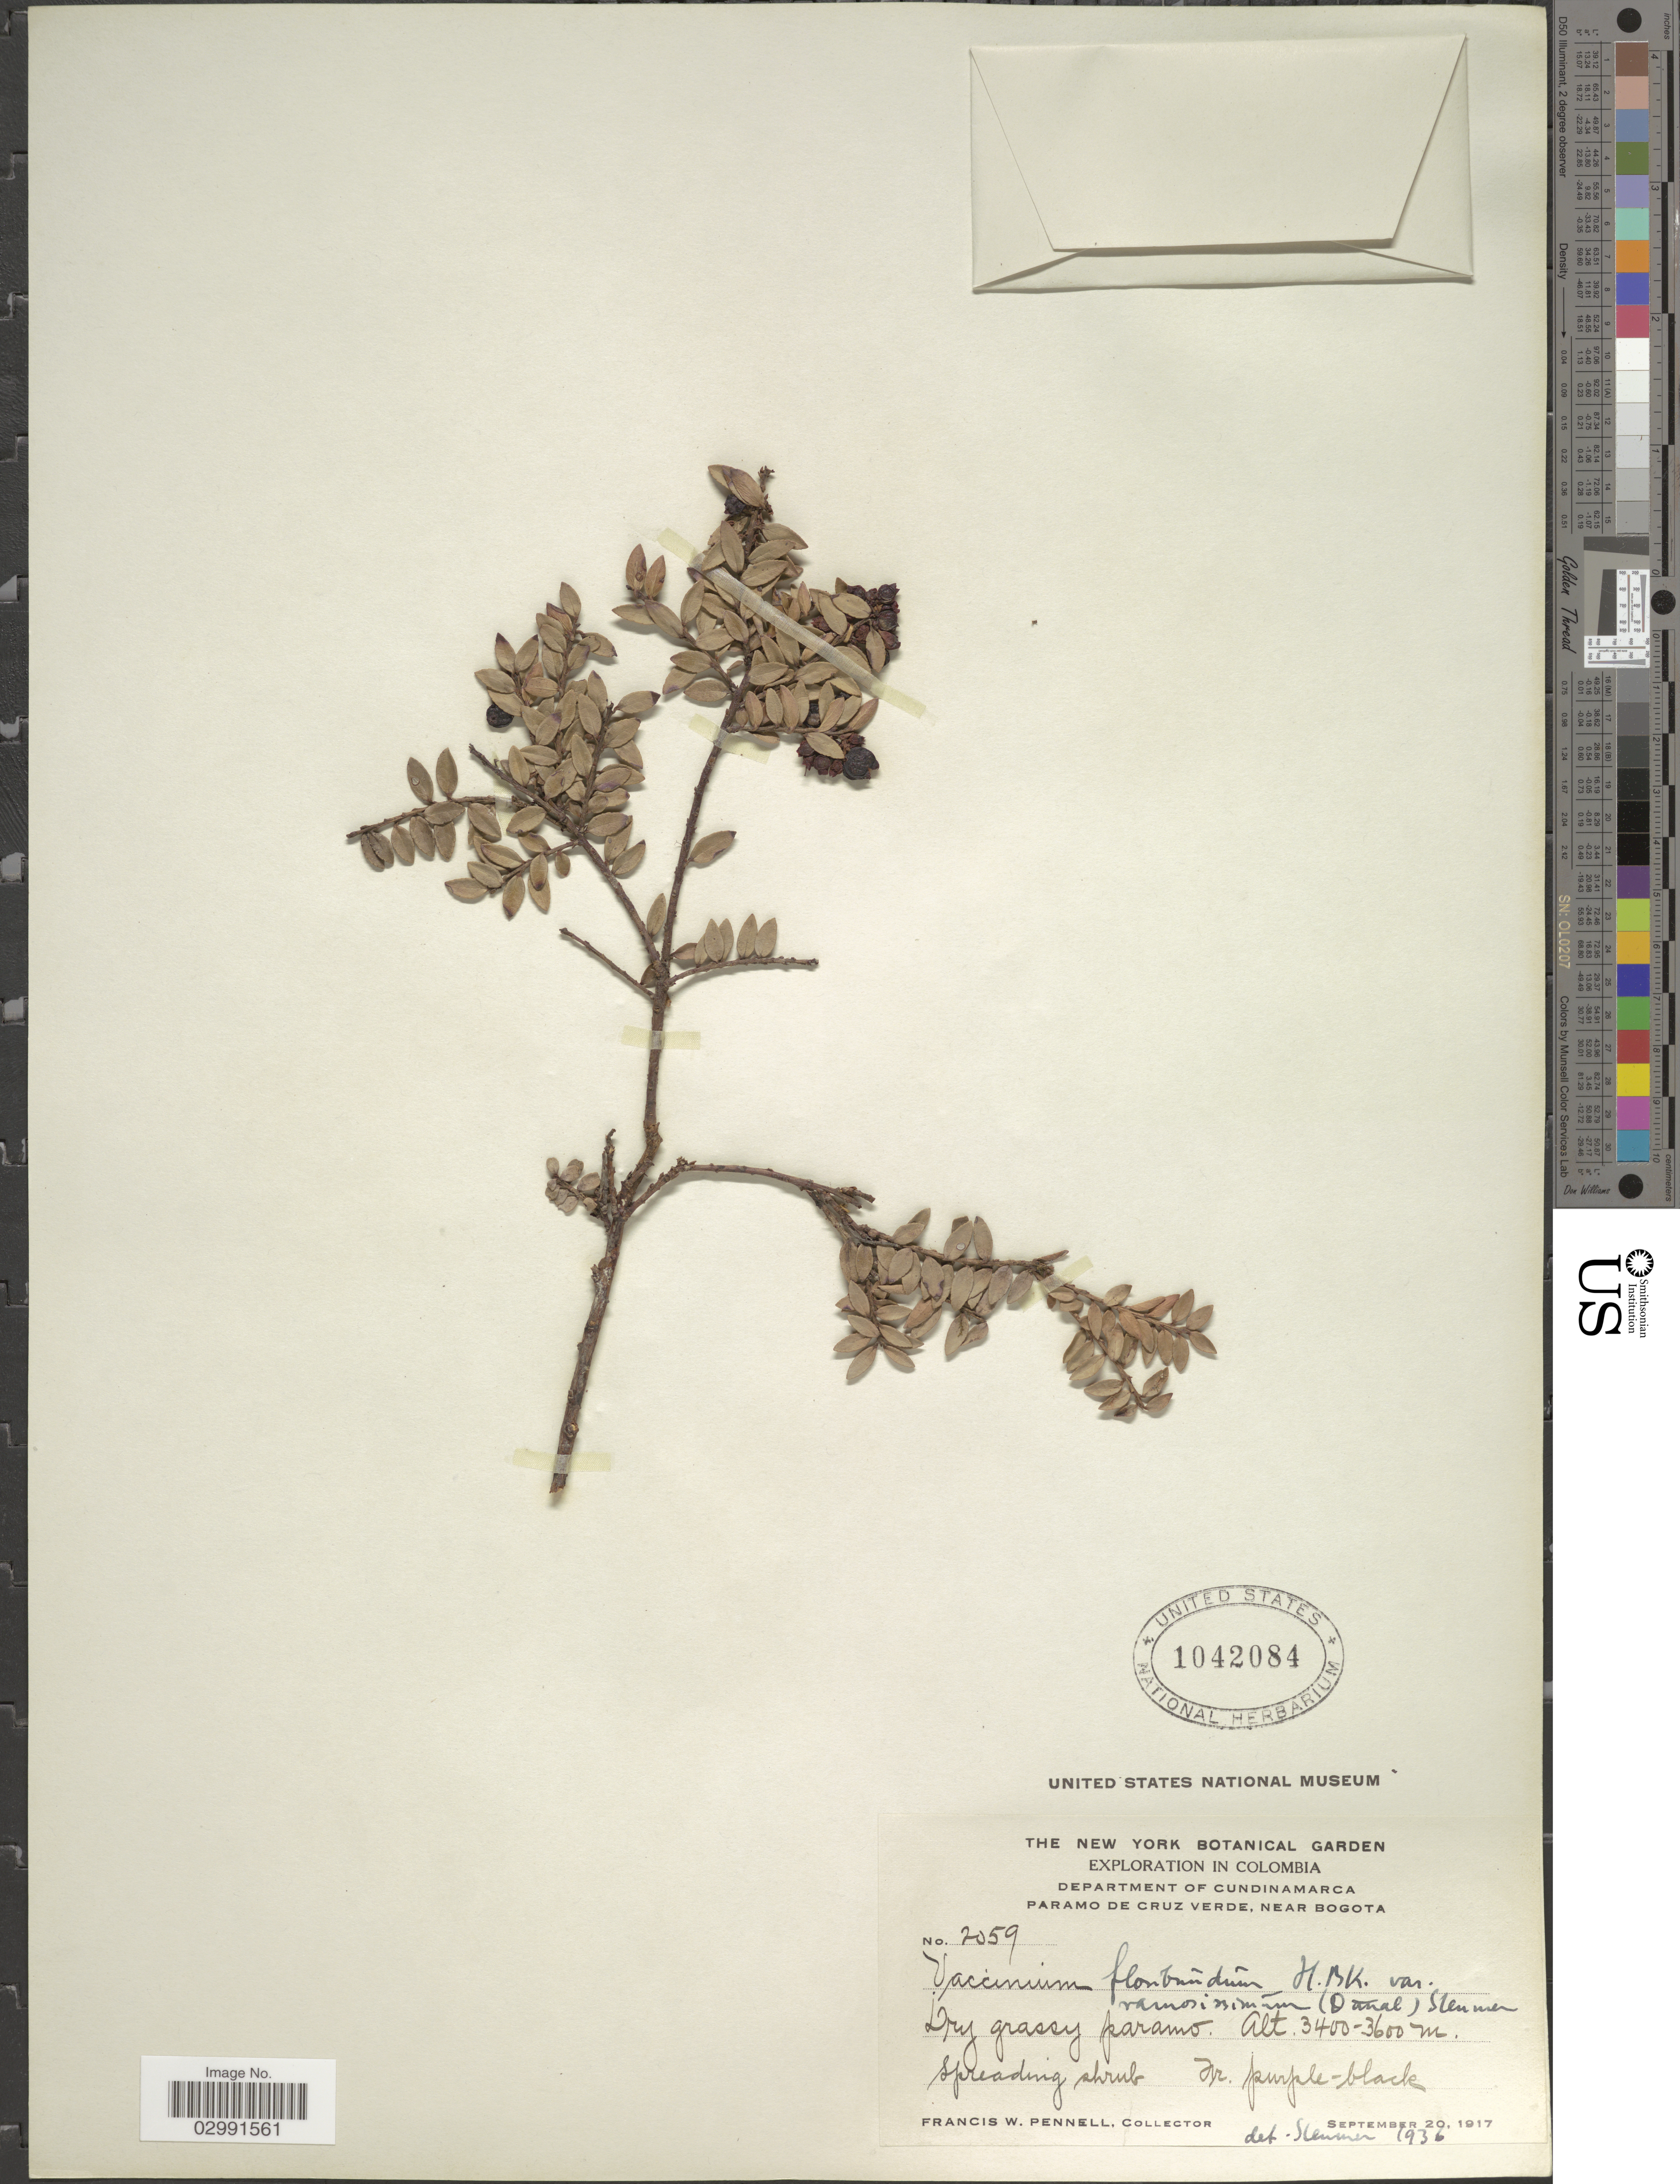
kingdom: Plantae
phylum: Tracheophyta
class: Magnoliopsida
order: Ericales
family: Ericaceae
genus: Vaccinium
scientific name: Vaccinium floribundum var. ramosissimum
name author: Kunth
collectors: F. W. Pennell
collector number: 7059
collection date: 1917-09-20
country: Colombia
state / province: Cundinamarca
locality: Department of Cundinamarca. Paramo de Cruz Verde, near Bogota.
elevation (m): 3400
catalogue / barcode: US 1042084